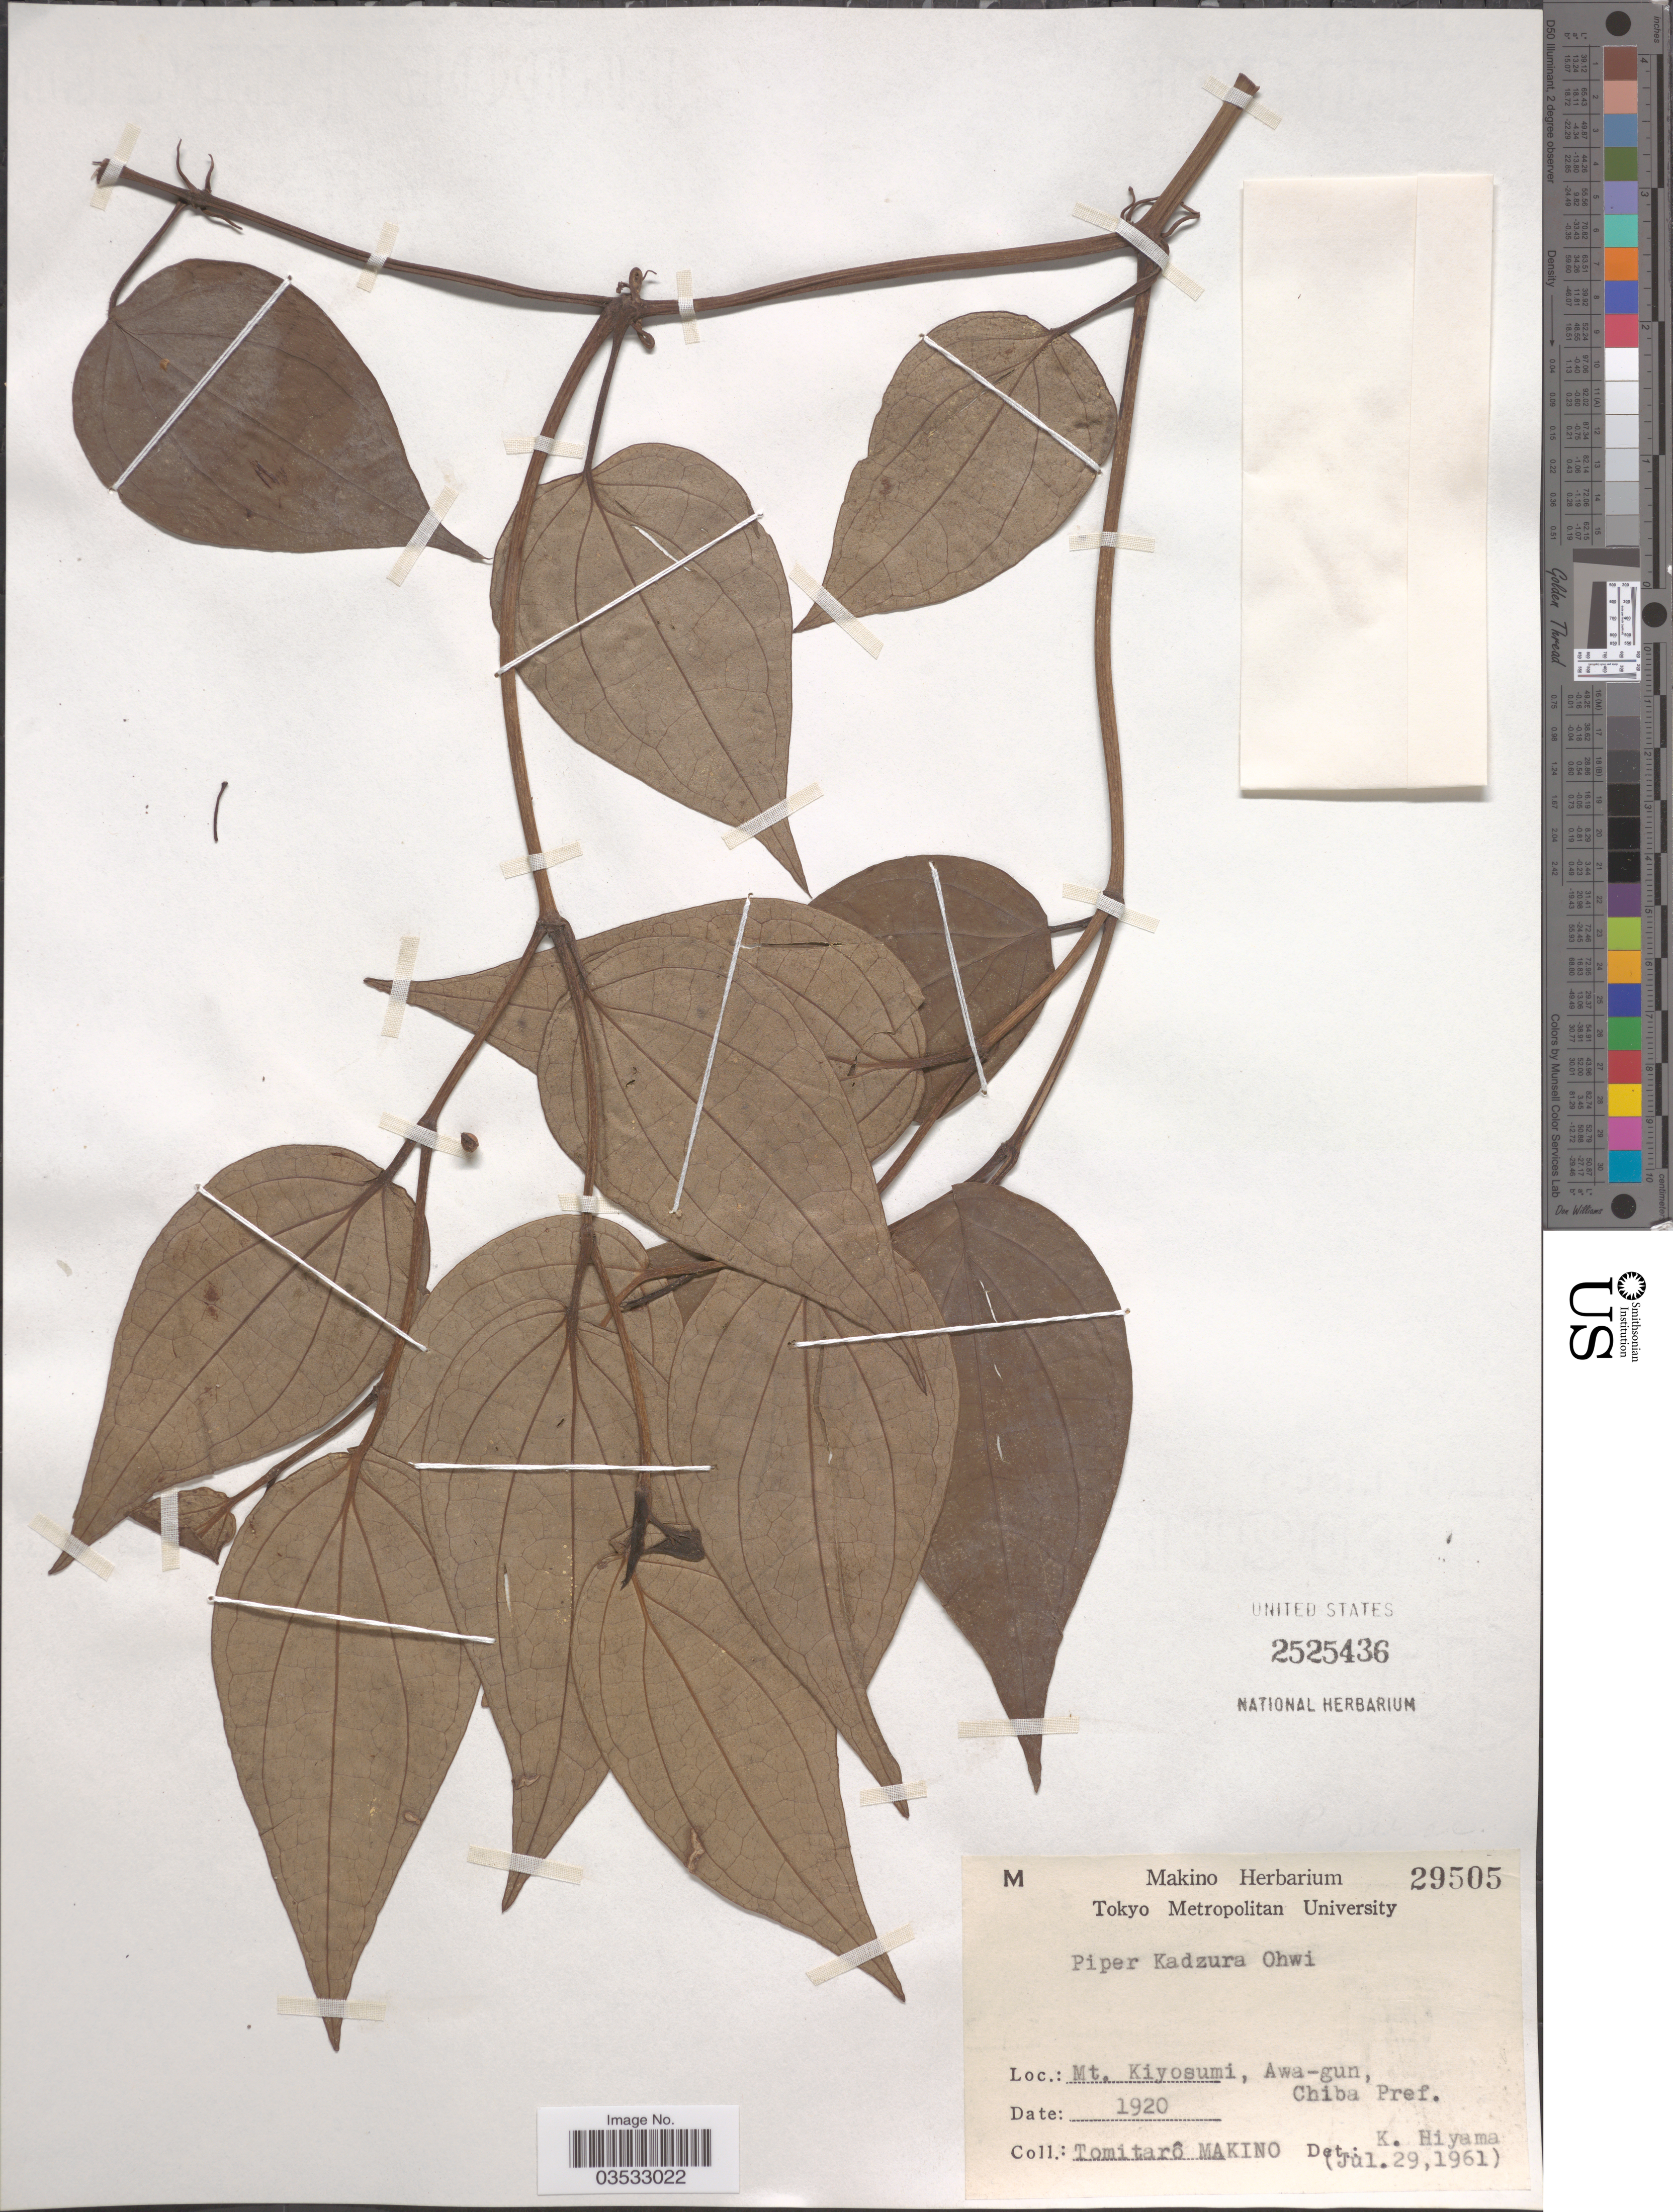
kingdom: Plantae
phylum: Tracheophyta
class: Magnoliopsida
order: Piperales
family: Piperaceae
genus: Piper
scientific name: Piper kadsura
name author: (Choisy) Ohwi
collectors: T. Makino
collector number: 29505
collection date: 1920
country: Japan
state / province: Tiba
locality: Mt. Kiyosumi, Awa-gun, Chiba Pref.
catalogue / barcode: US 2525436